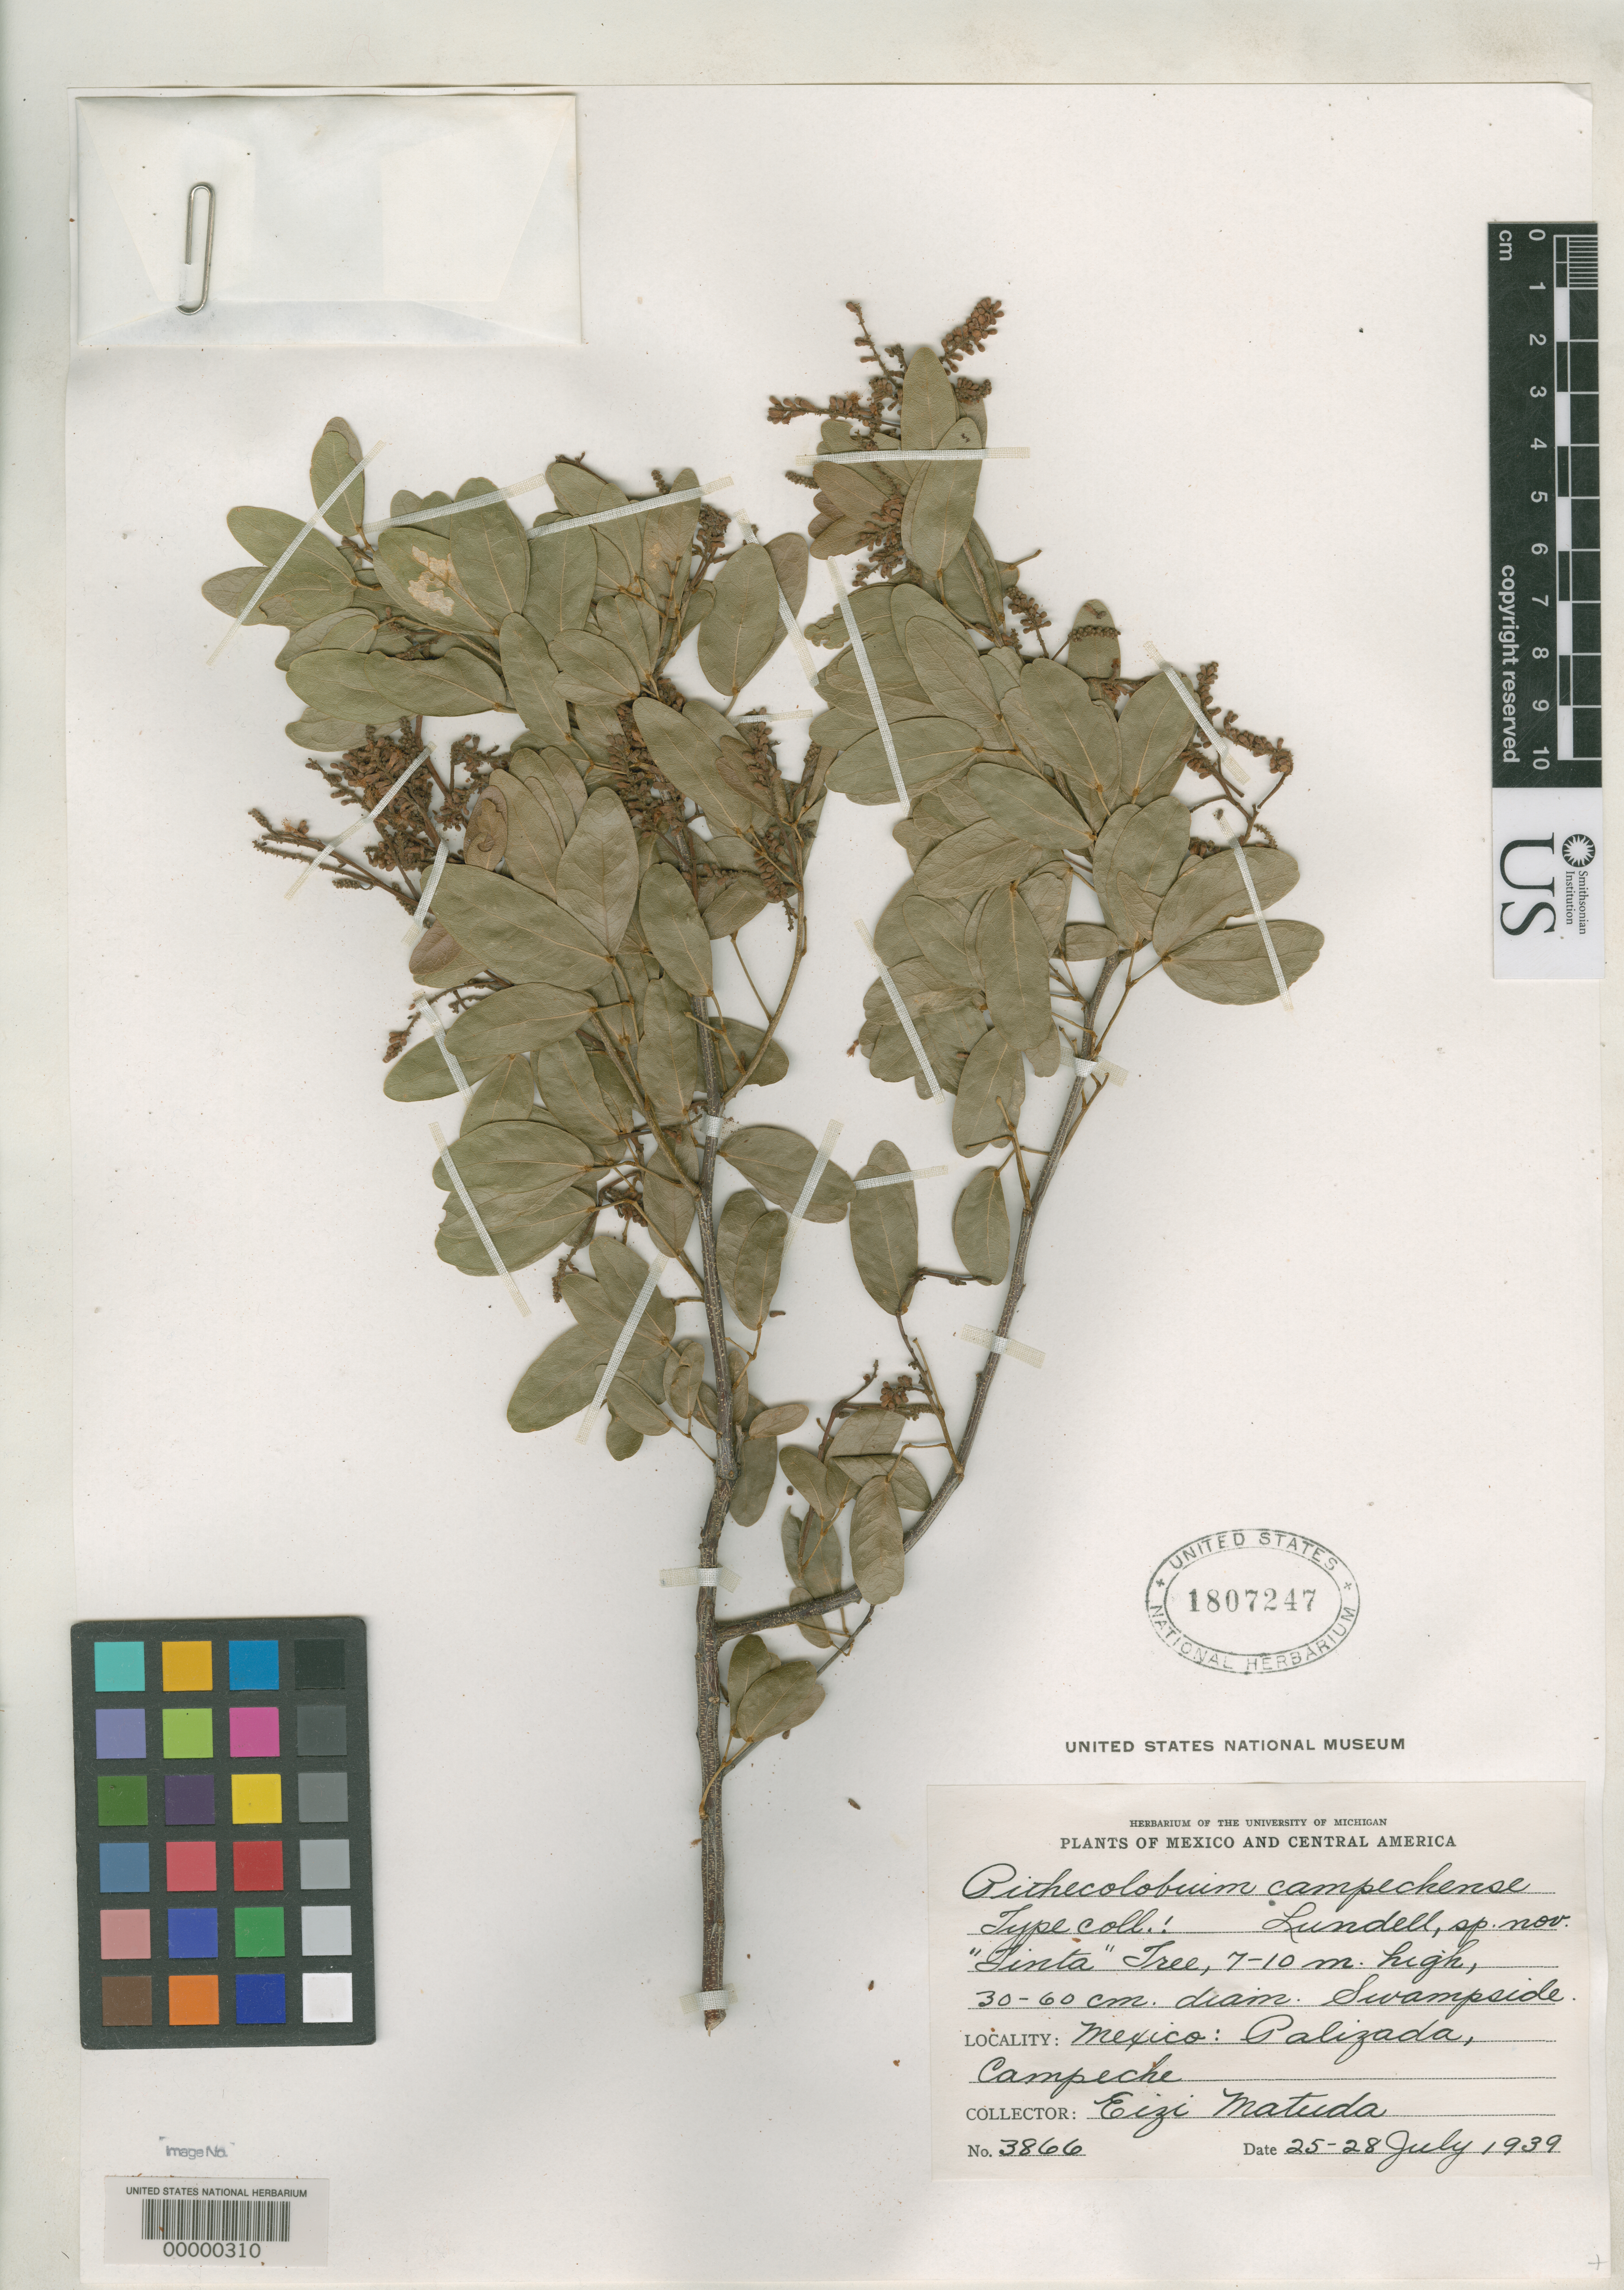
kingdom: Plantae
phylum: Tracheophyta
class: Magnoliopsida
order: Fabales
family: Fabaceae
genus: Pithecellobium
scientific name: Pithecellobium campechense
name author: Lundell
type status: Isotype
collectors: E. Matuda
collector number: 3866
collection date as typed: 25 Jul 1939 to 28 Jul 1939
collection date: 1939-07-25/1939-07-28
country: Mexico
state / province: Campeche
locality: Palizada.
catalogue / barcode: US 1807247